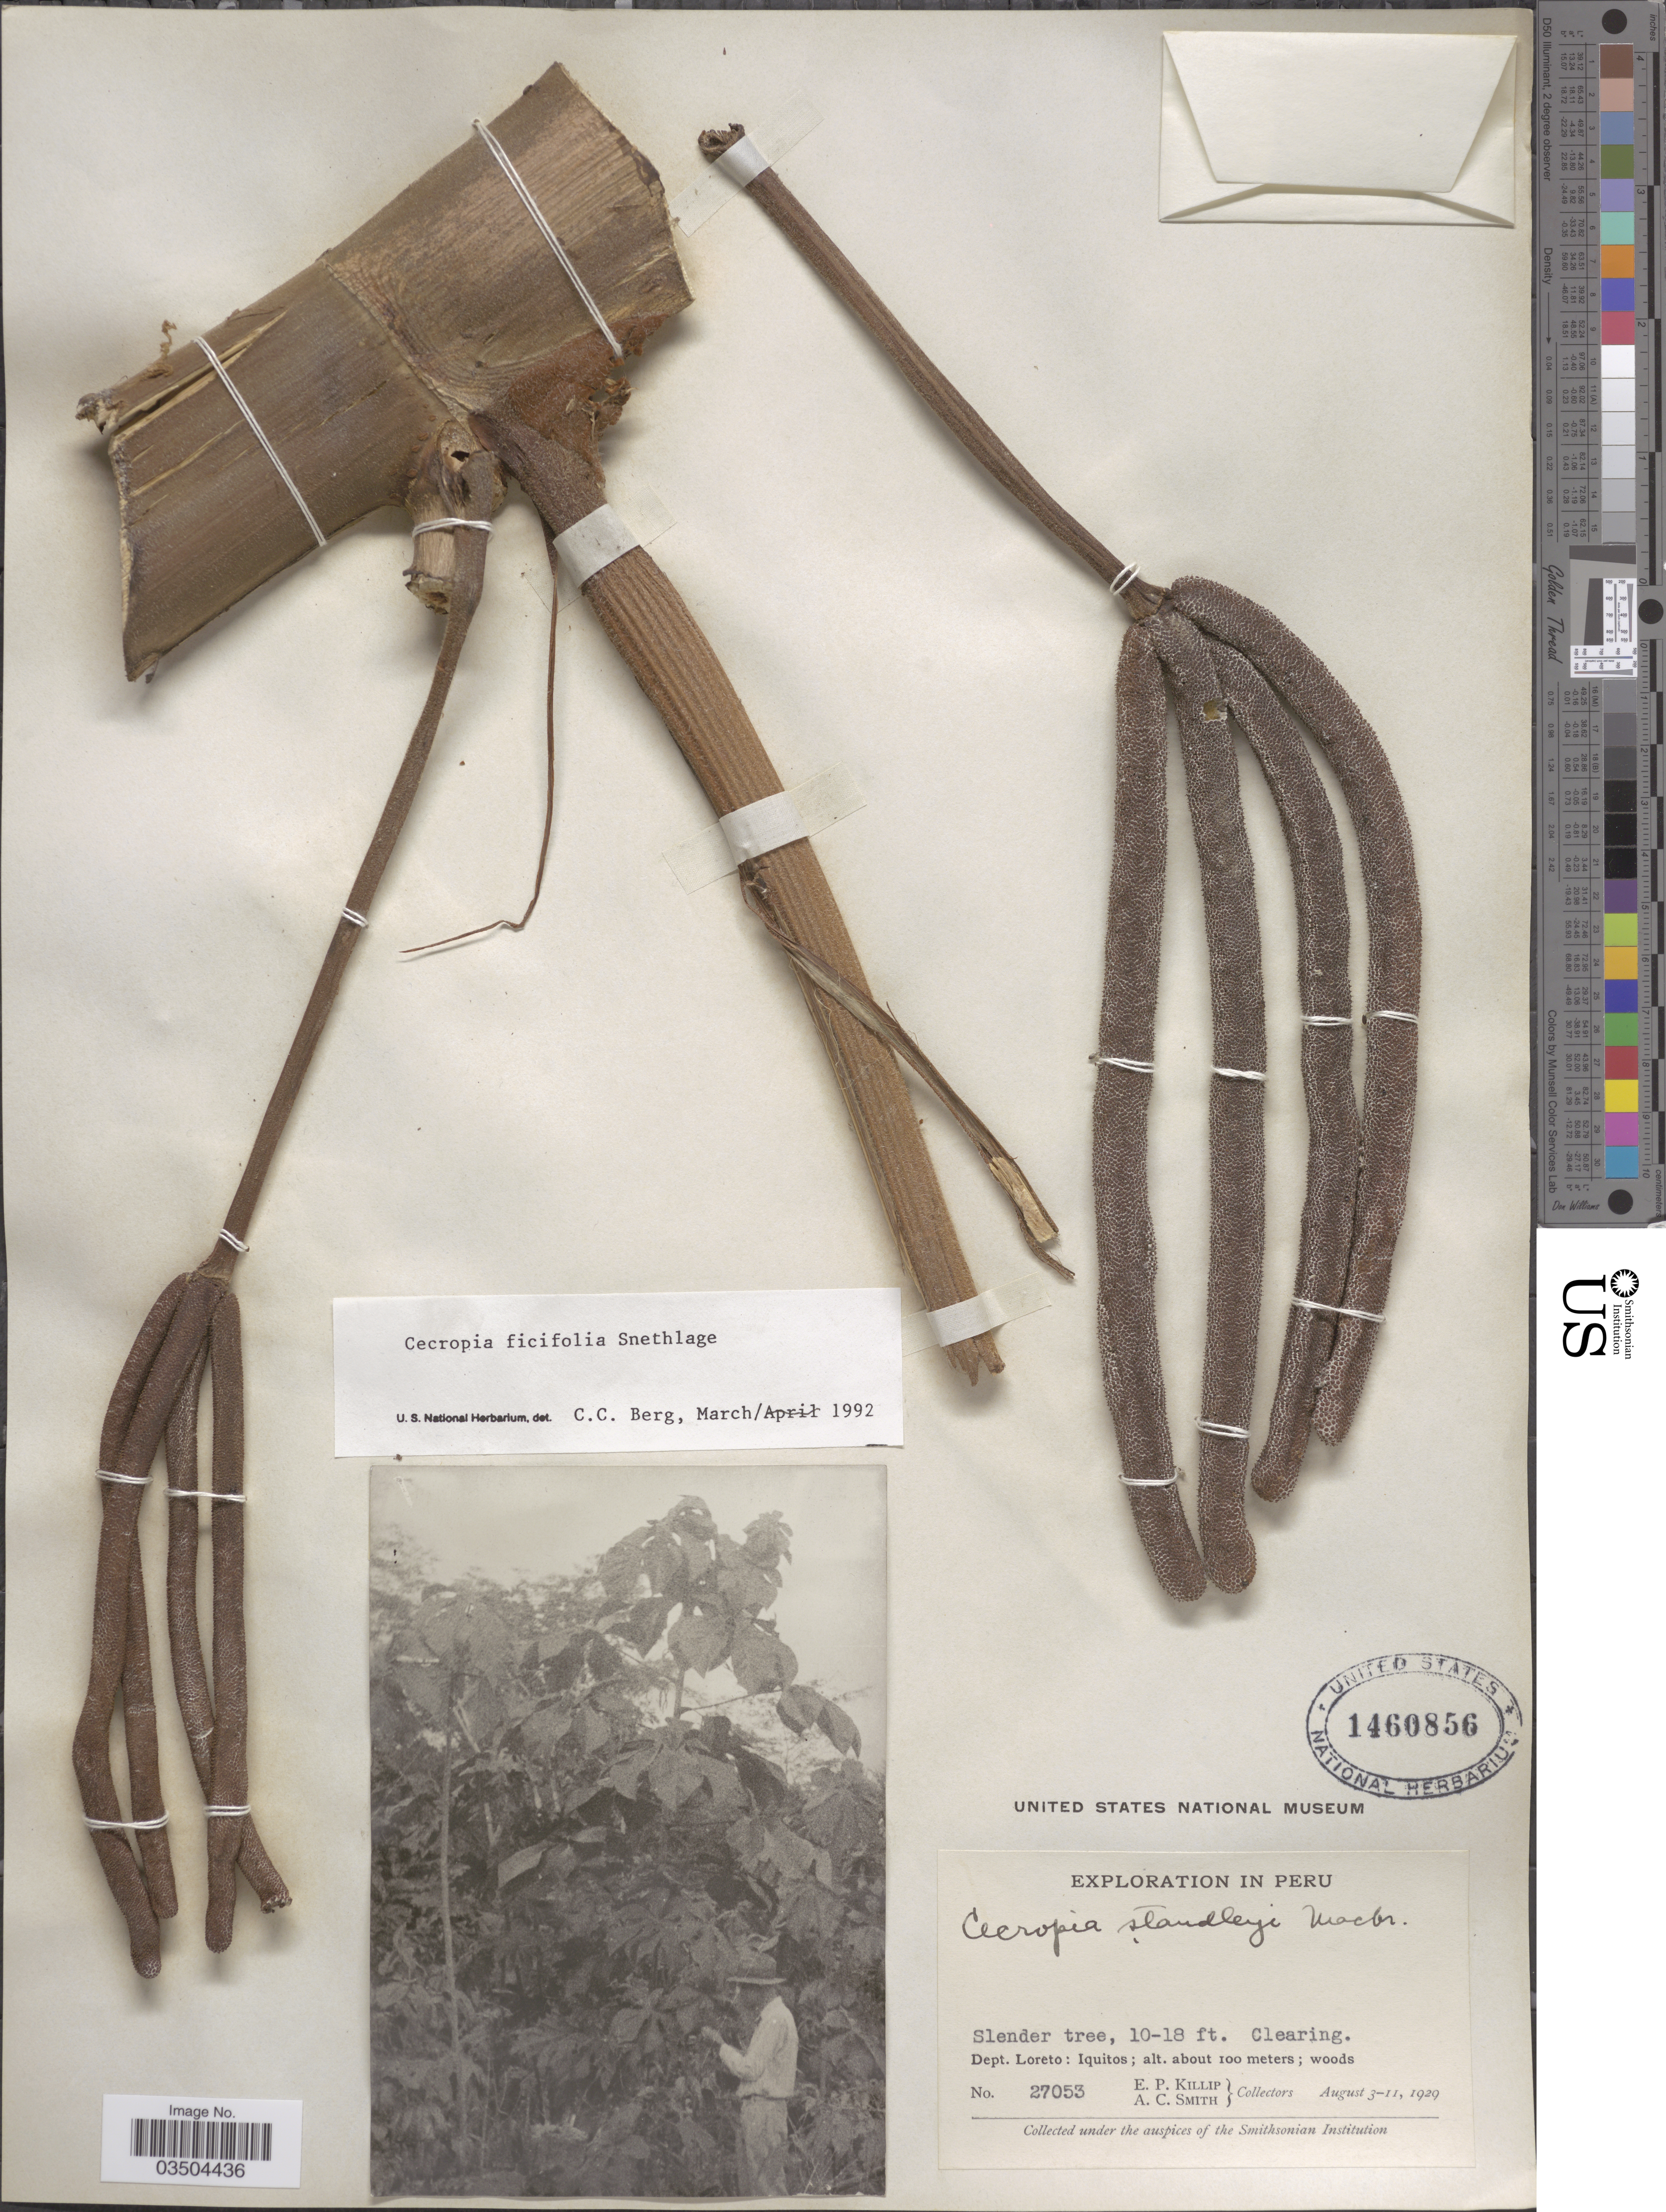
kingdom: Plantae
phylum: Tracheophyta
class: Magnoliopsida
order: Rosales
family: Urticaceae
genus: Cecropia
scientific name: Cecropia ficifolia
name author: Snethlage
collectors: E. P. Killip & A. C. Smith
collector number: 27053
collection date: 1929-08-03/1929-08-11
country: Peru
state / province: Loreto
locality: Dept. Loreto: Iquitos.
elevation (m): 100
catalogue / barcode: US 1460856